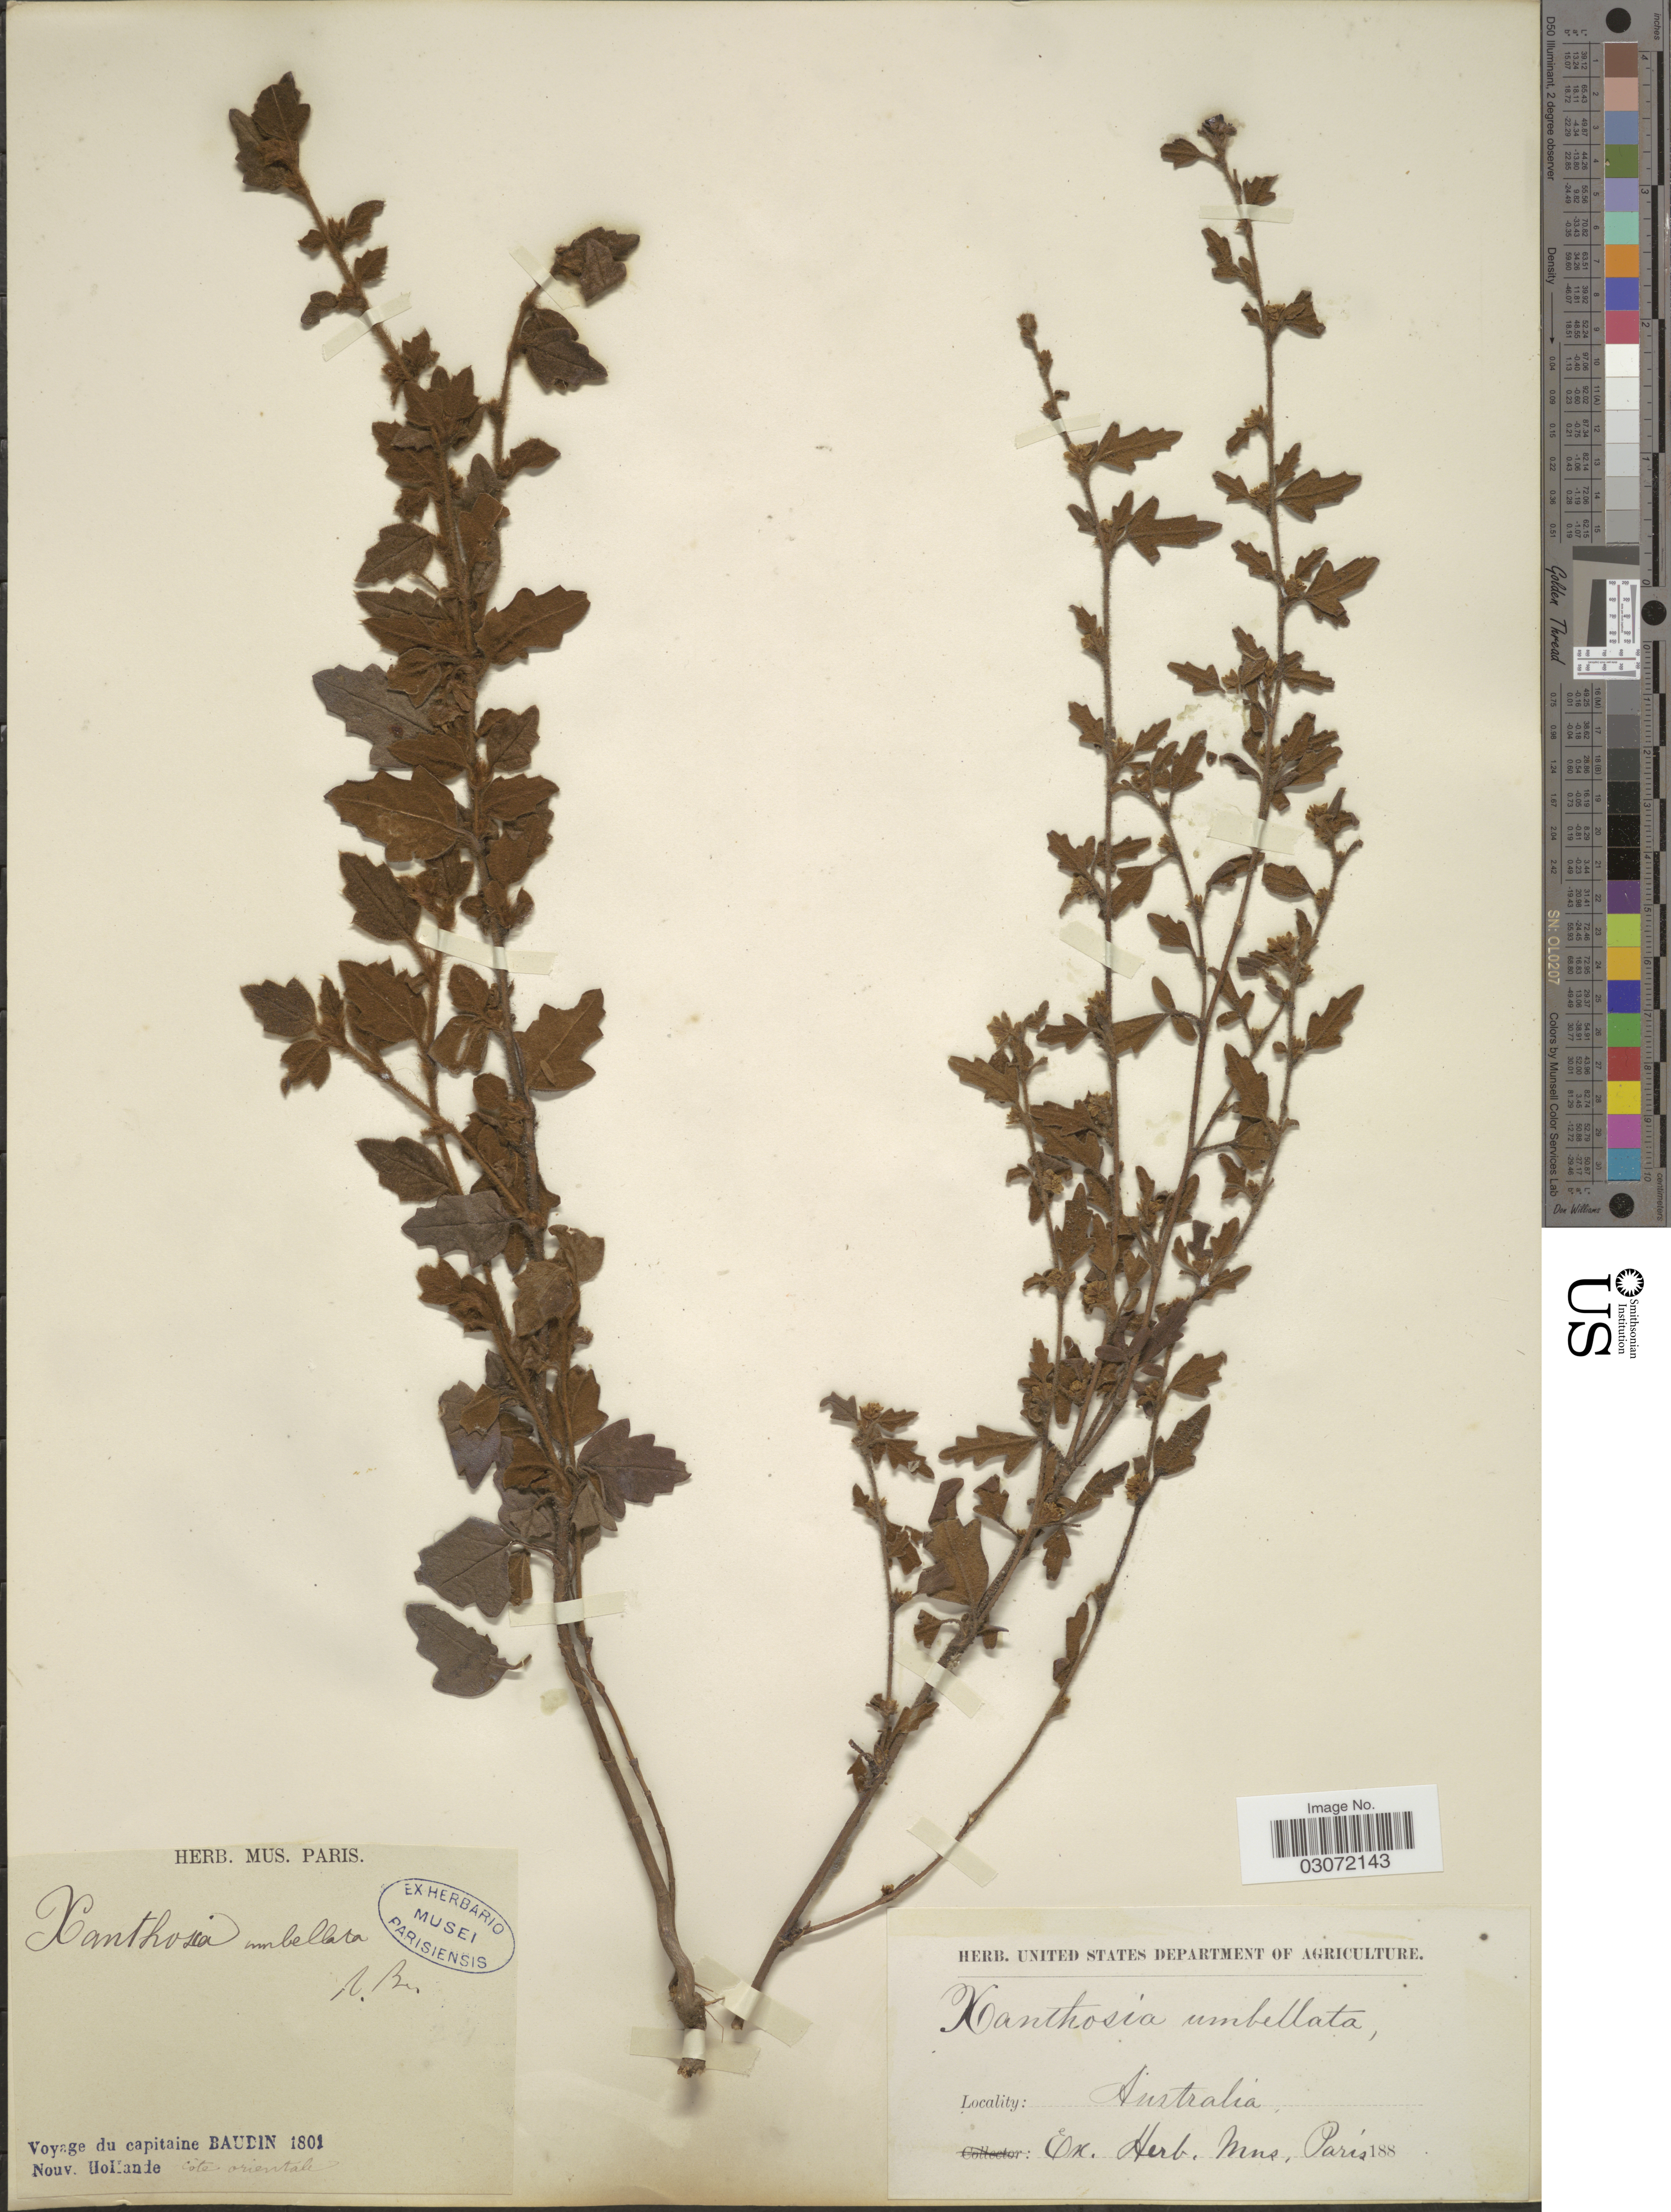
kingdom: Plantae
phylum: Tracheophyta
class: Magnoliopsida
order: Apiales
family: Apiaceae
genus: Xanthosia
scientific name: Xanthosia umbellata R. Br. sp. nov. ined.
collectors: T. Baudin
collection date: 1801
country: Australia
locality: Nouv. Hollande. Côte orientale.